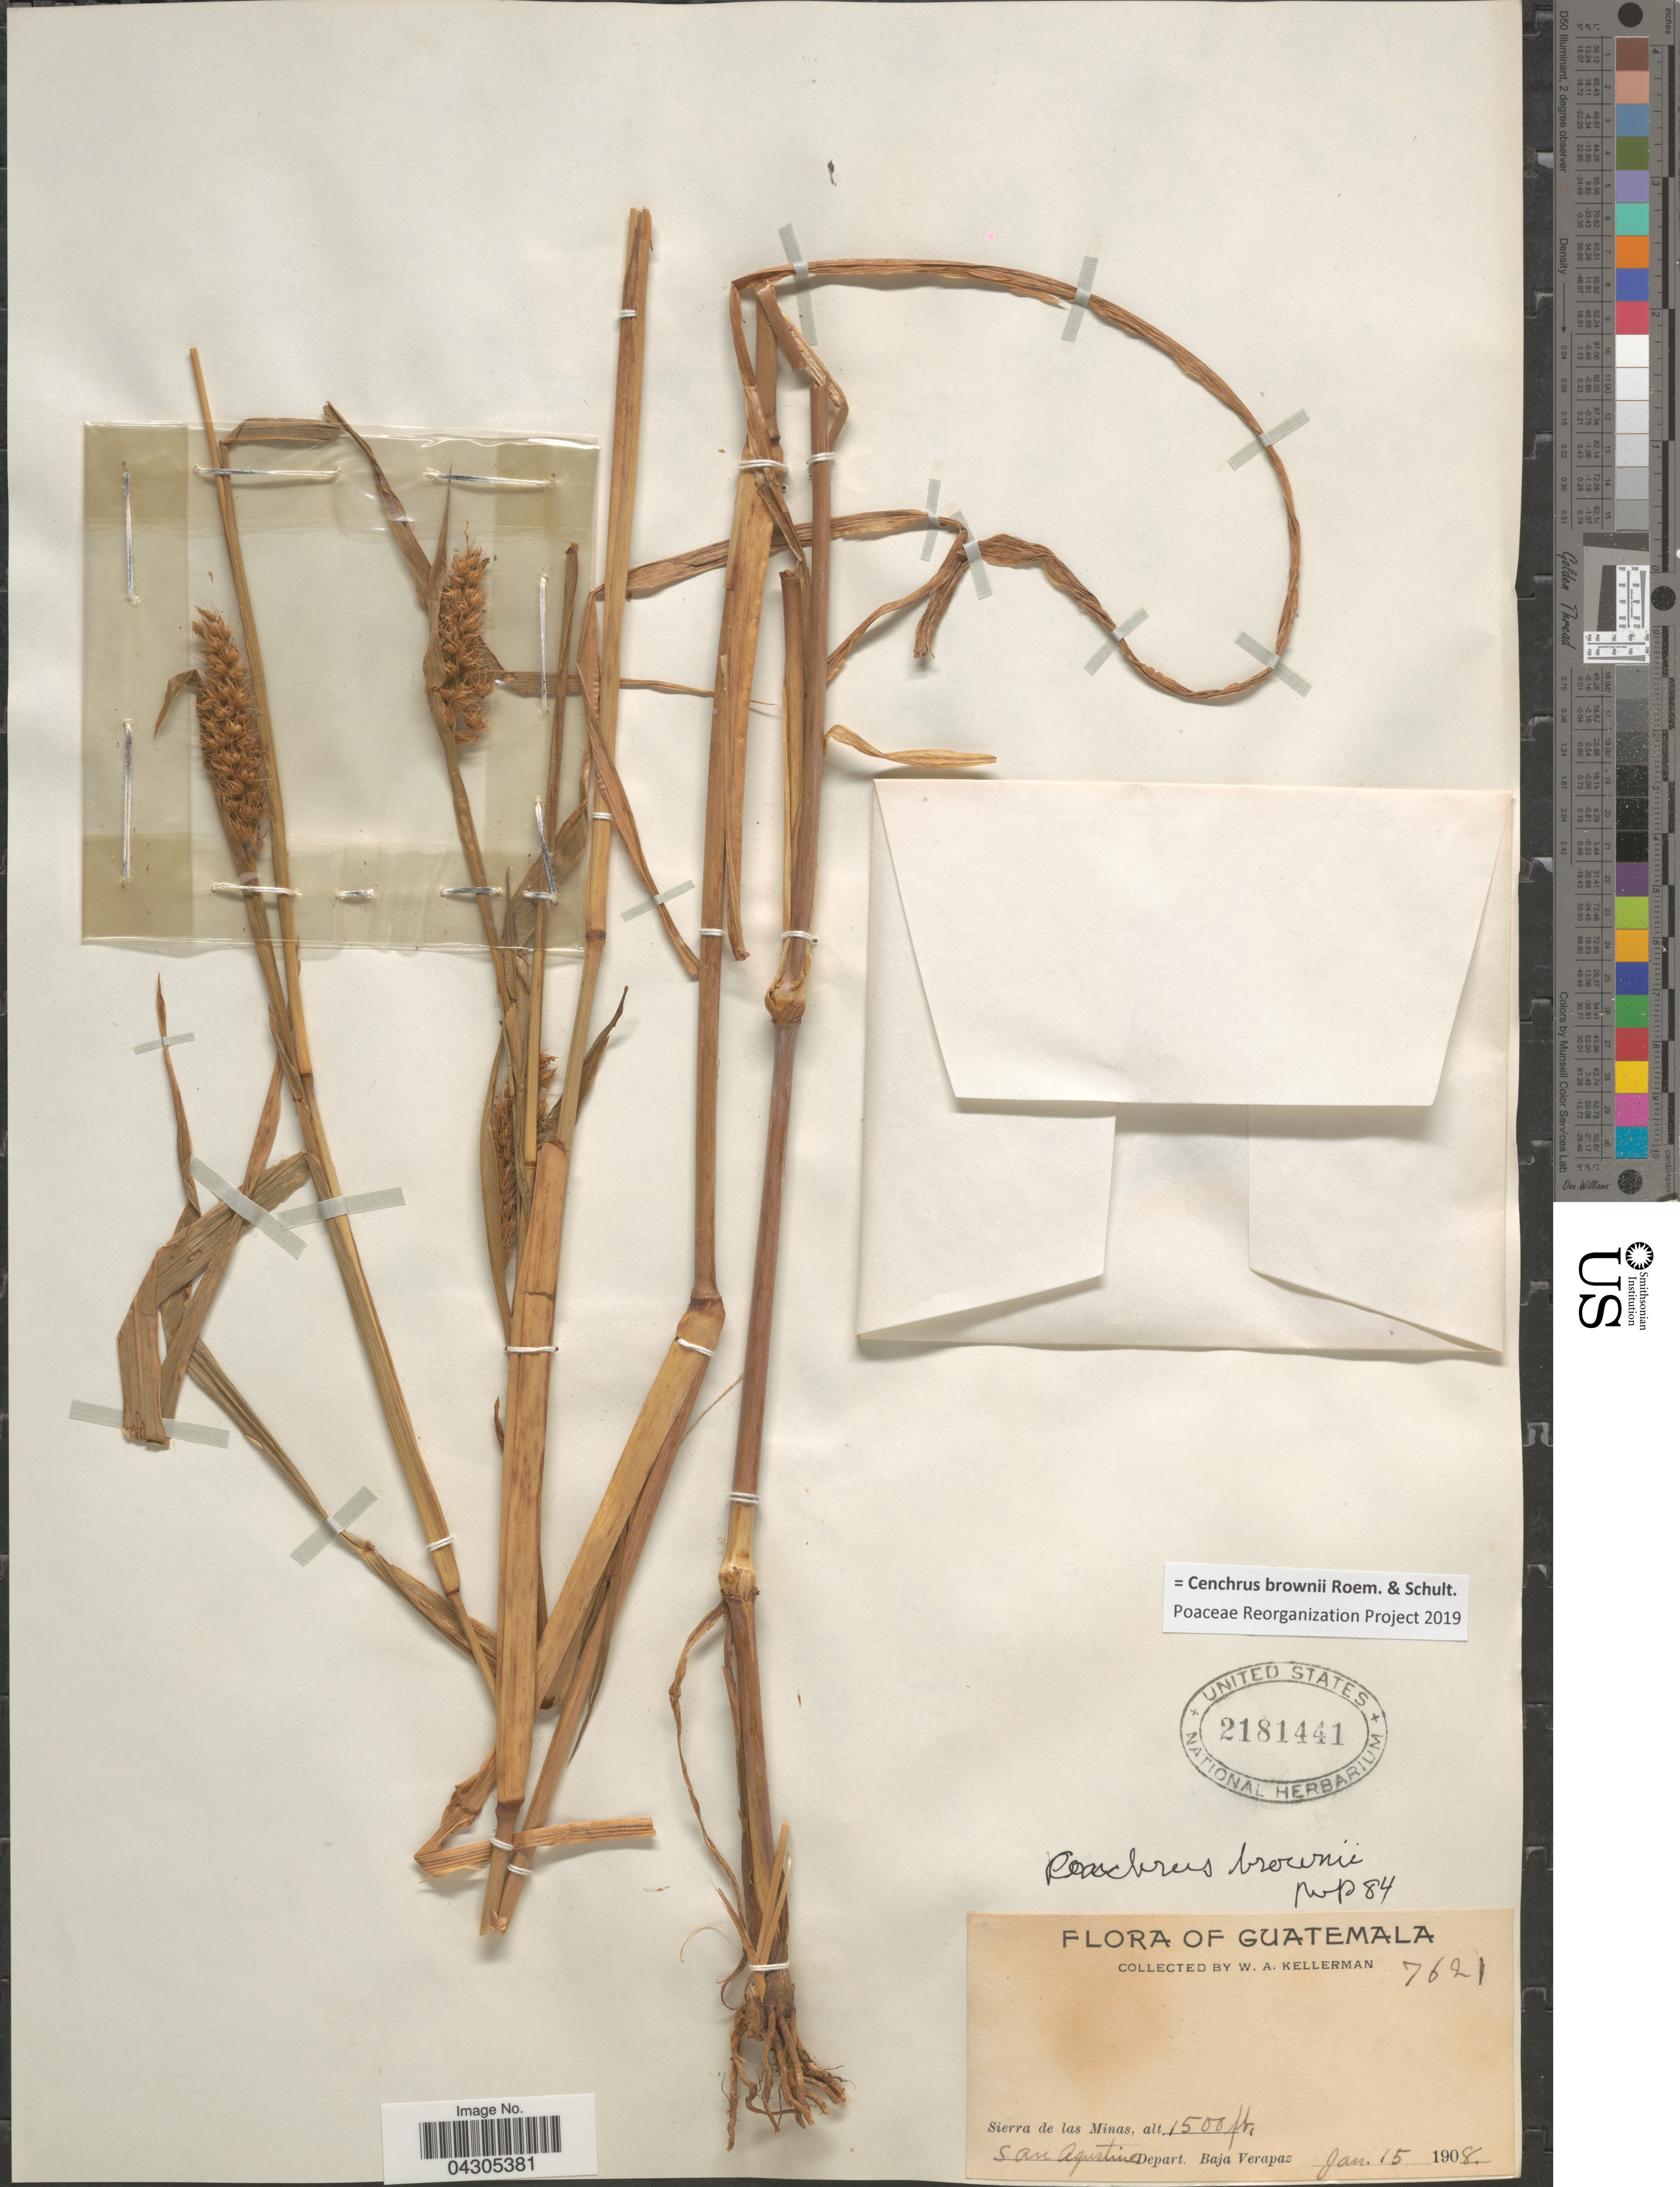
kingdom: Plantae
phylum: Tracheophyta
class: Liliopsida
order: Poales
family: Poaceae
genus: Cenchrus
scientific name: Cenchrus brownii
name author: Roem. & Schult.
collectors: W. Kellerman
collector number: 7621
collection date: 1908-01-15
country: Guatemala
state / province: Baja Verapaz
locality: Sierra de las Minas. San Agustine, Depart. Baja Verapaz.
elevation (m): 457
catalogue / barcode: US 2181441